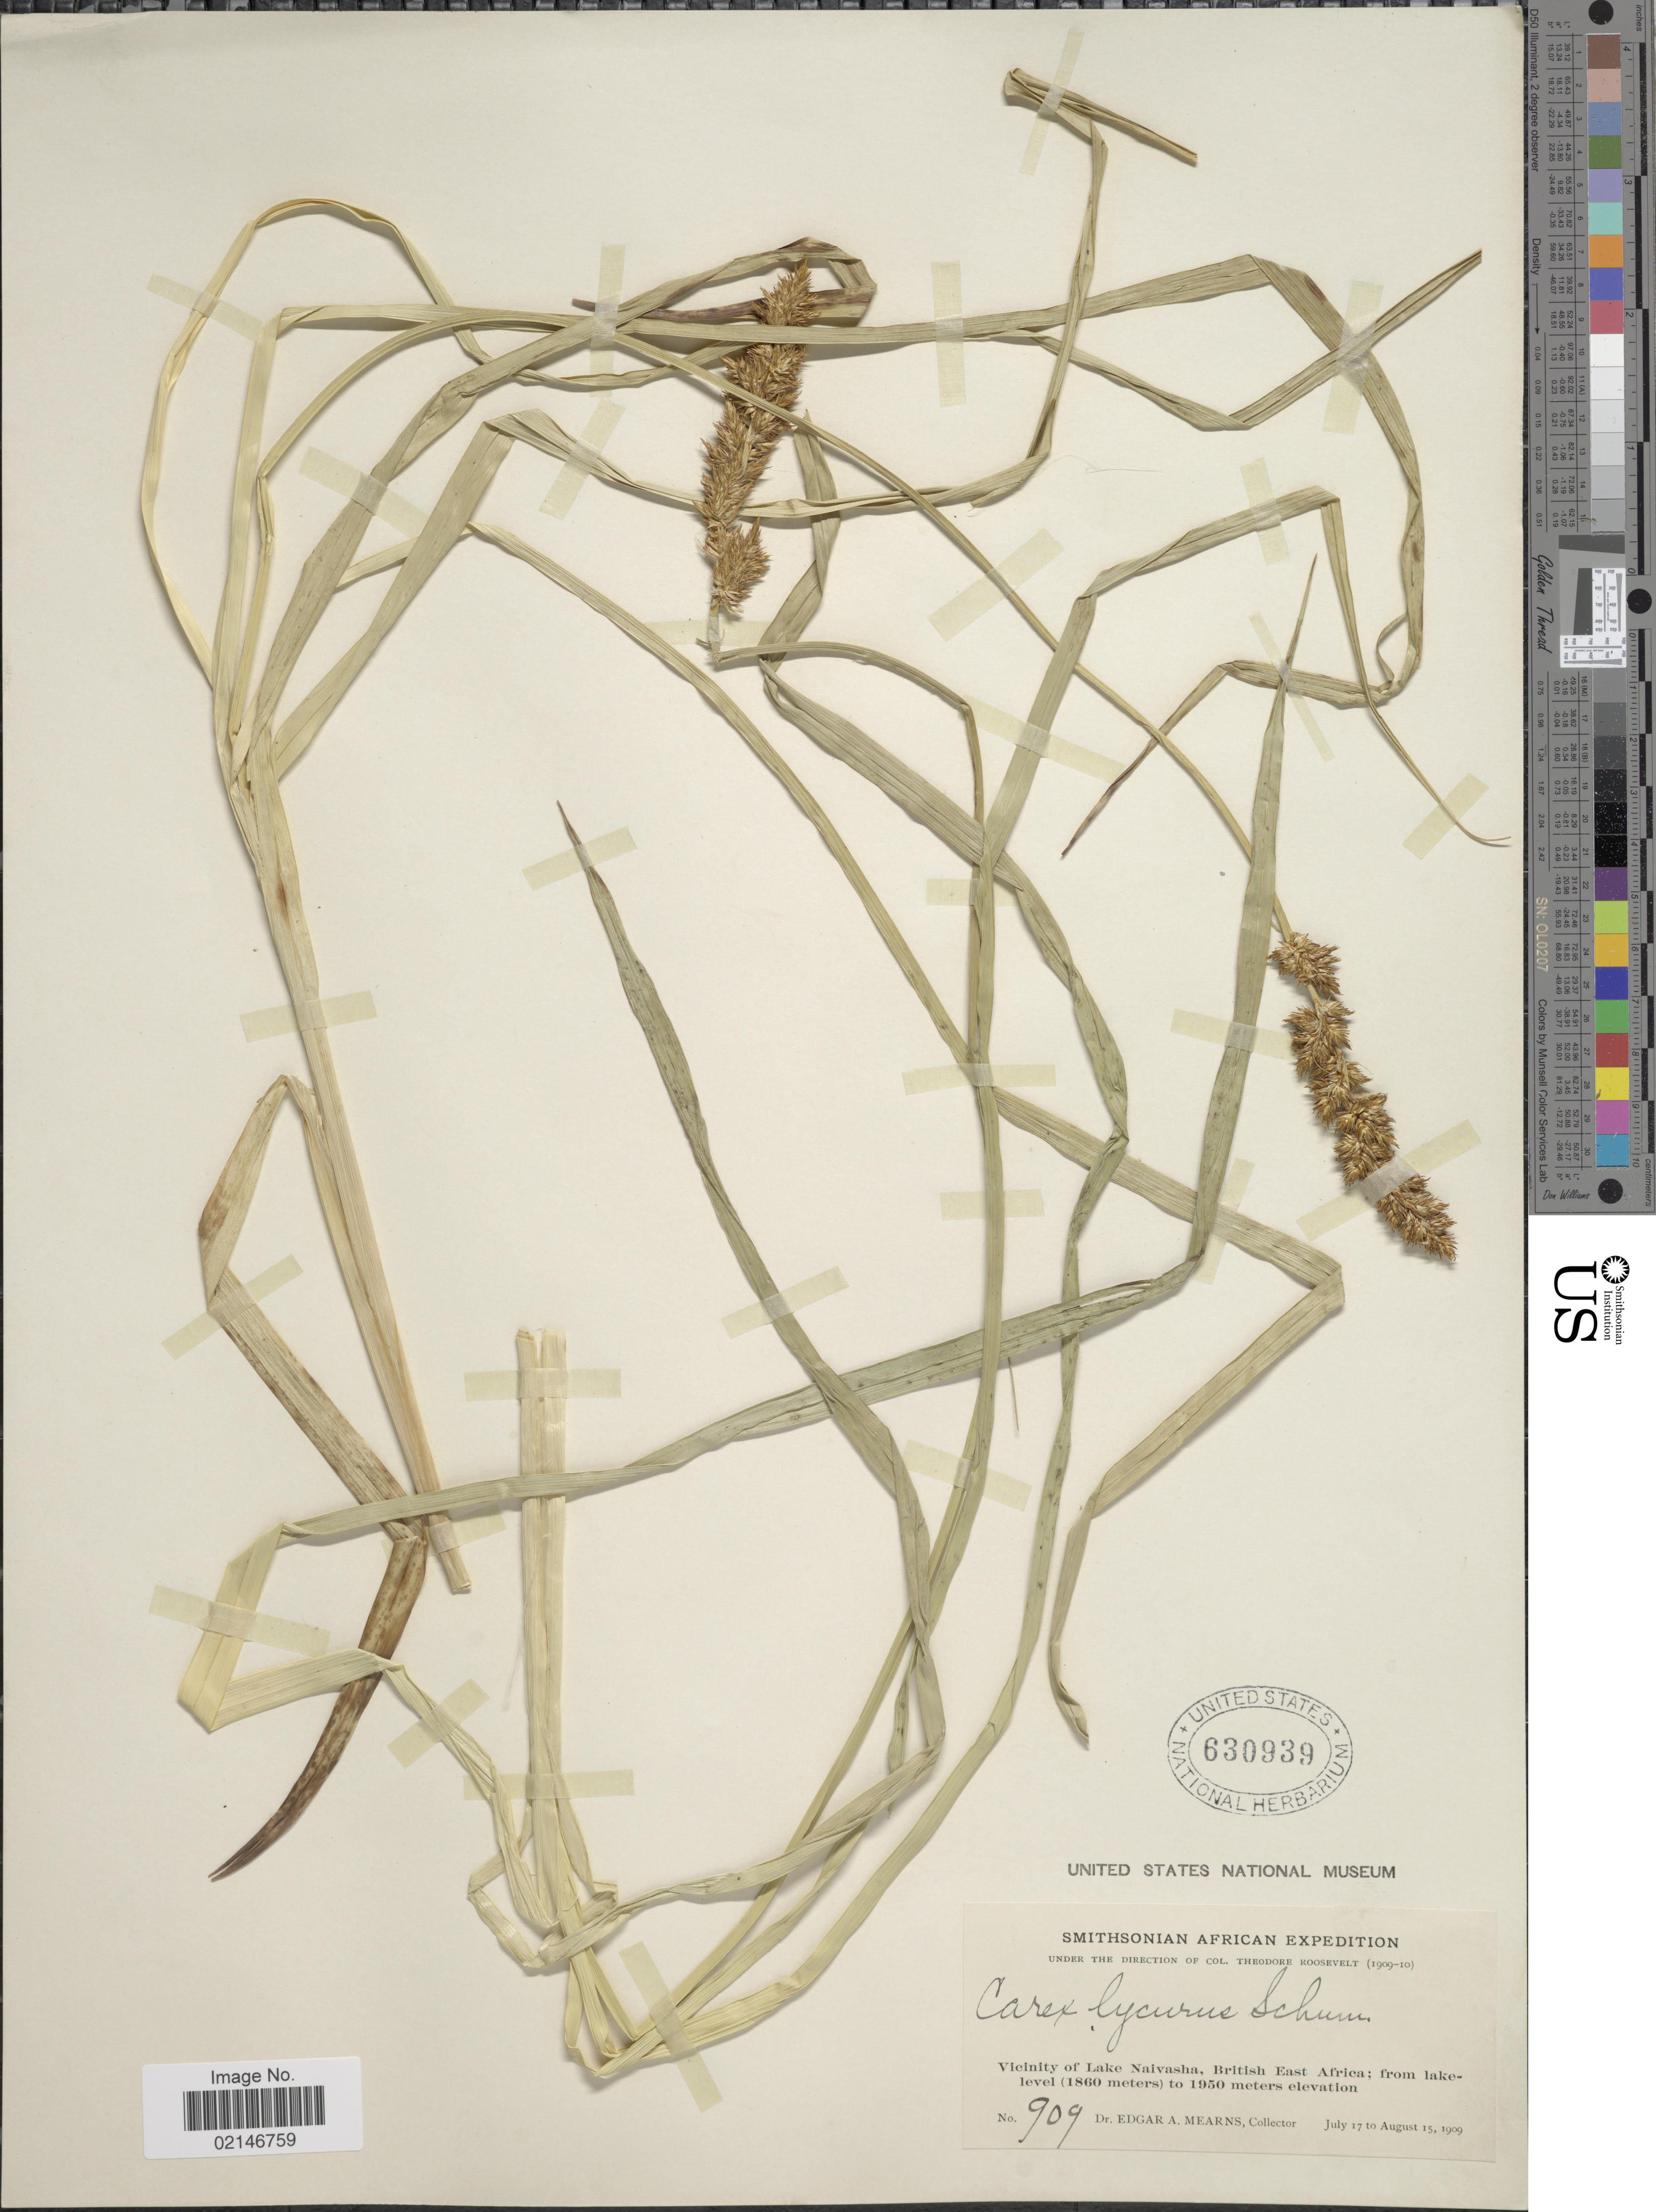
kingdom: Plantae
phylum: Tracheophyta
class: Liliopsida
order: Poales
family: Cyperaceae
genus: Carex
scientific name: Carex lycurus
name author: K. Schum.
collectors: E. A. Mearns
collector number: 909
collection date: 1909-07-17/1909-08-15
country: Kenya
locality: Vicinity of Lake Naivasha, British East Africa; from lake level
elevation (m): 1860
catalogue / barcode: US 630939